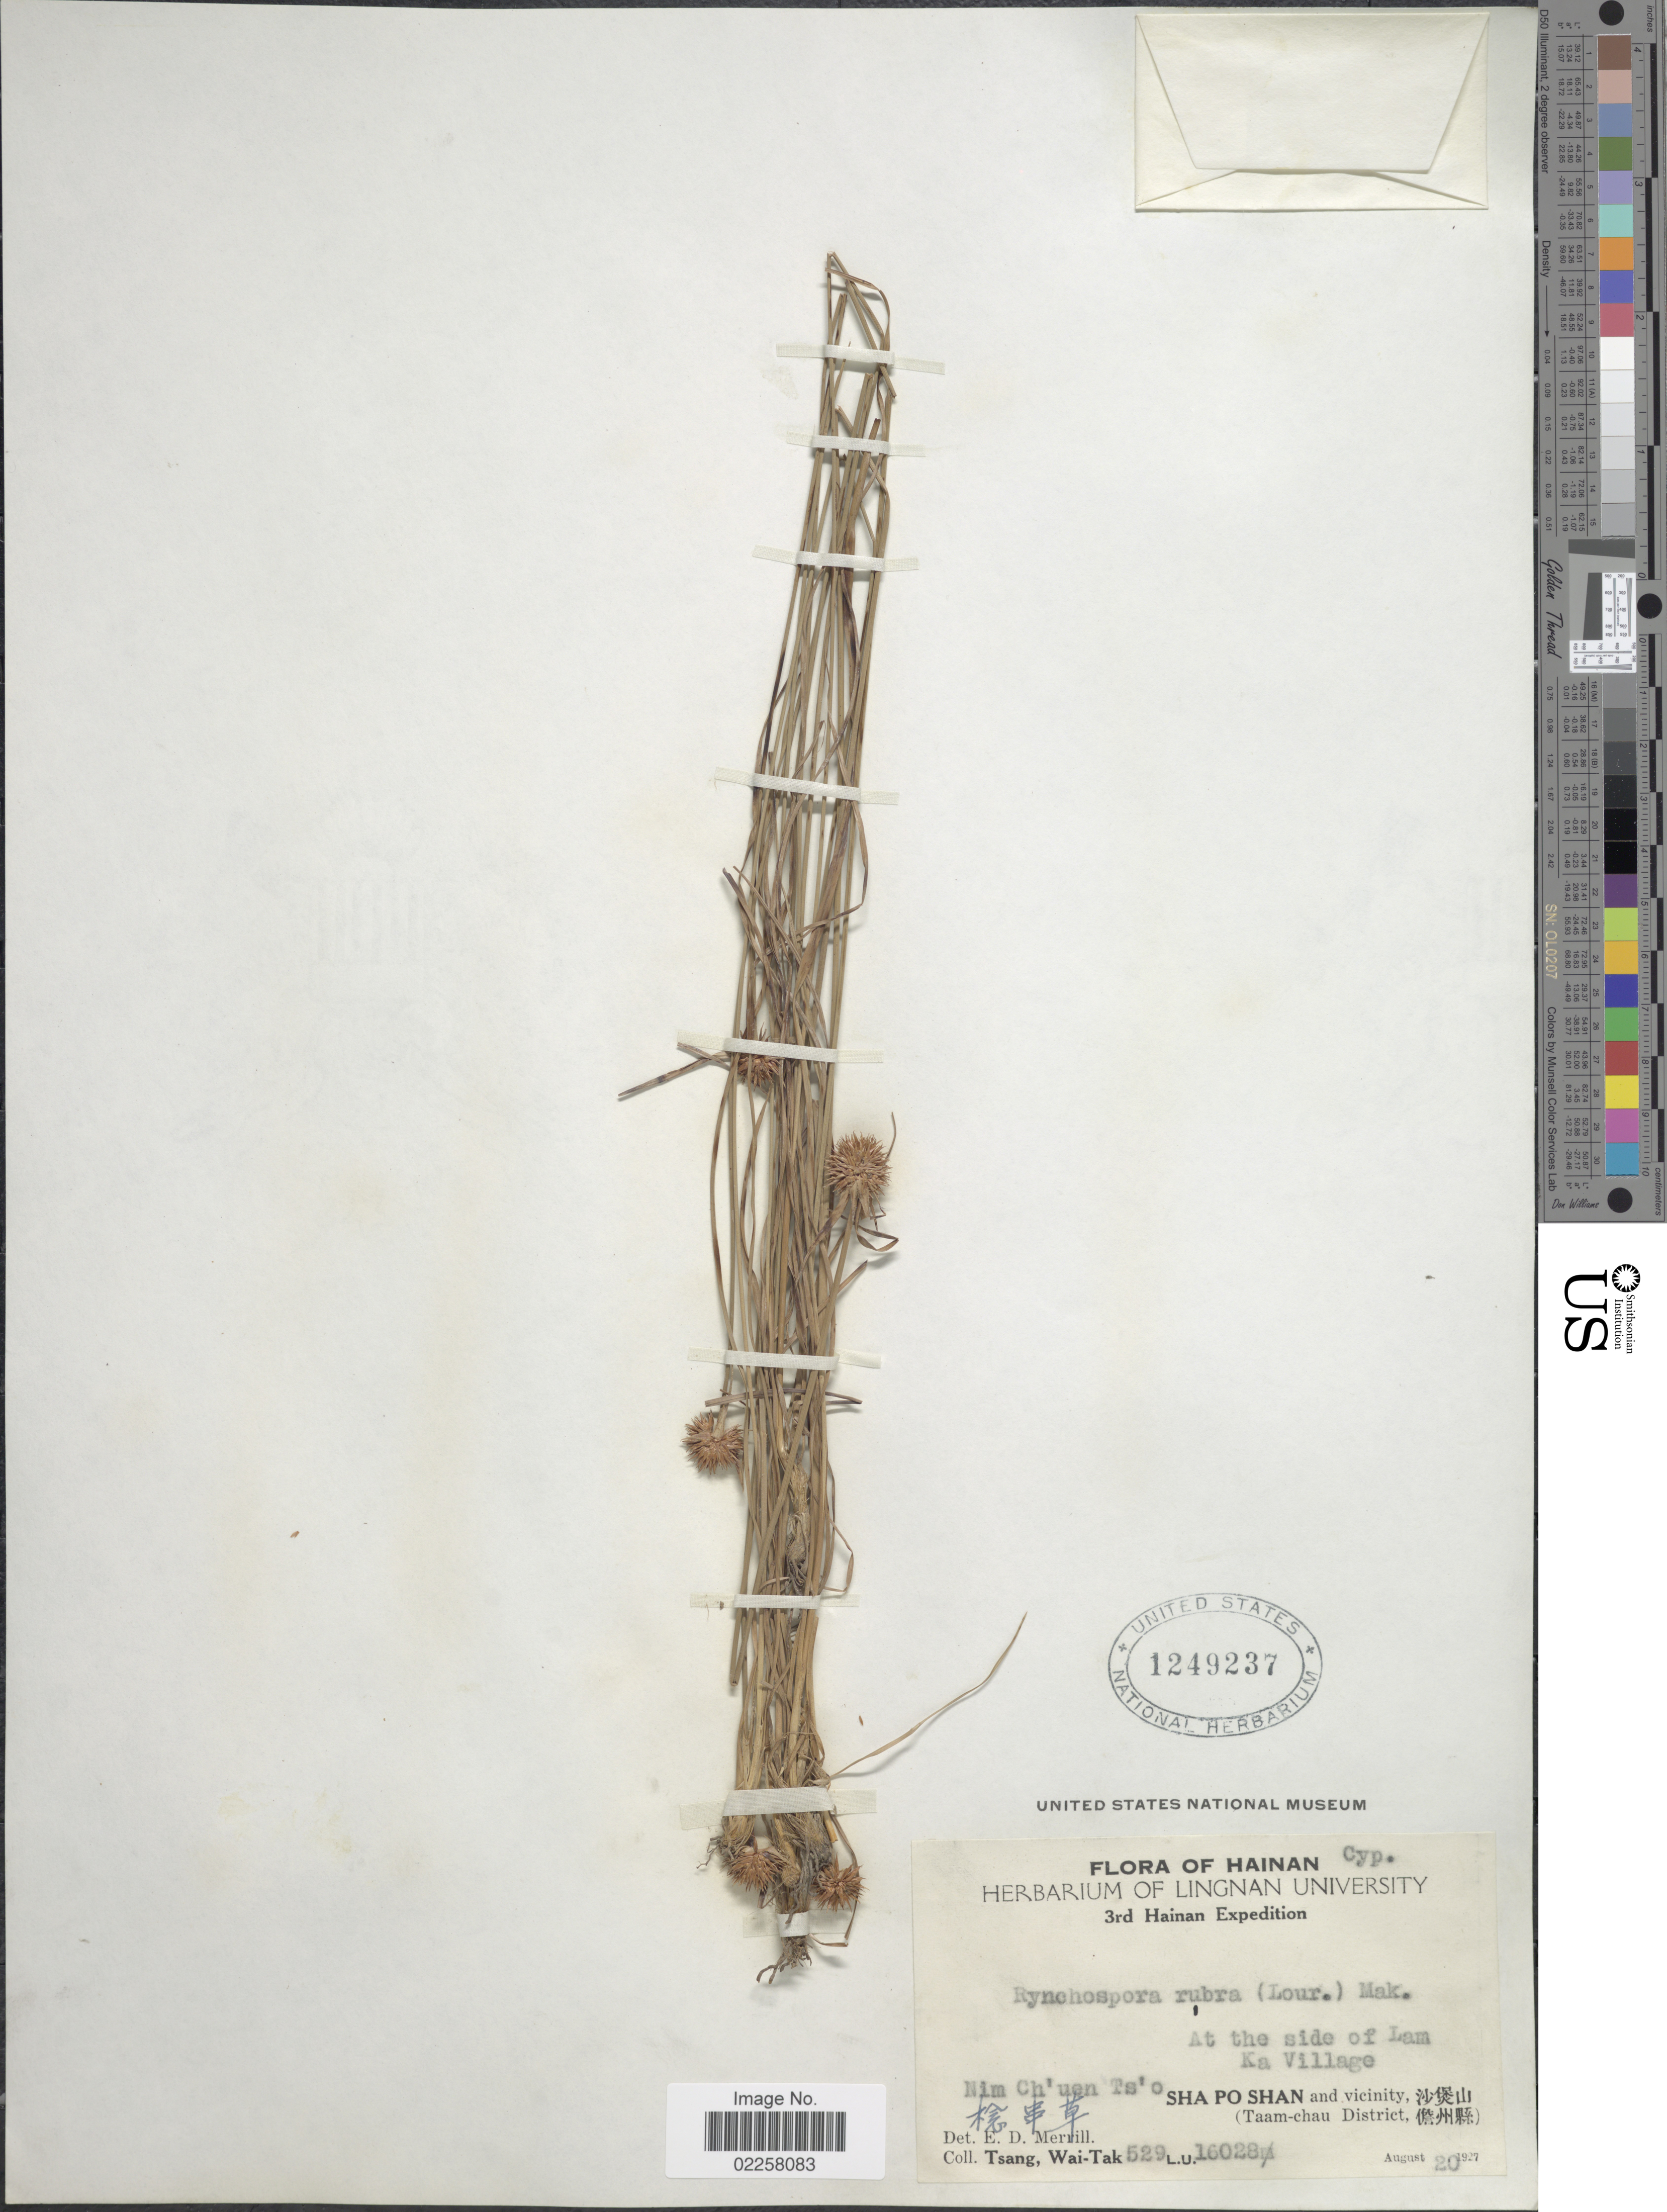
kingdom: Plantae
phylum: Tracheophyta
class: Liliopsida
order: Poales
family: Cyperaceae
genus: Rhynchospora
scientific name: Rhynchospora rubra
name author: (Lour.) Makino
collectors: W. T. Tsang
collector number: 529/L.U.16028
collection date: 1927-08-20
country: China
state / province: Hainan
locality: At the side of Lam Ka Village. Nim Ch'uen Ts'o. Sha Po Shan and vicinity. (Taam-chau District)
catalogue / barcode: US 1249237